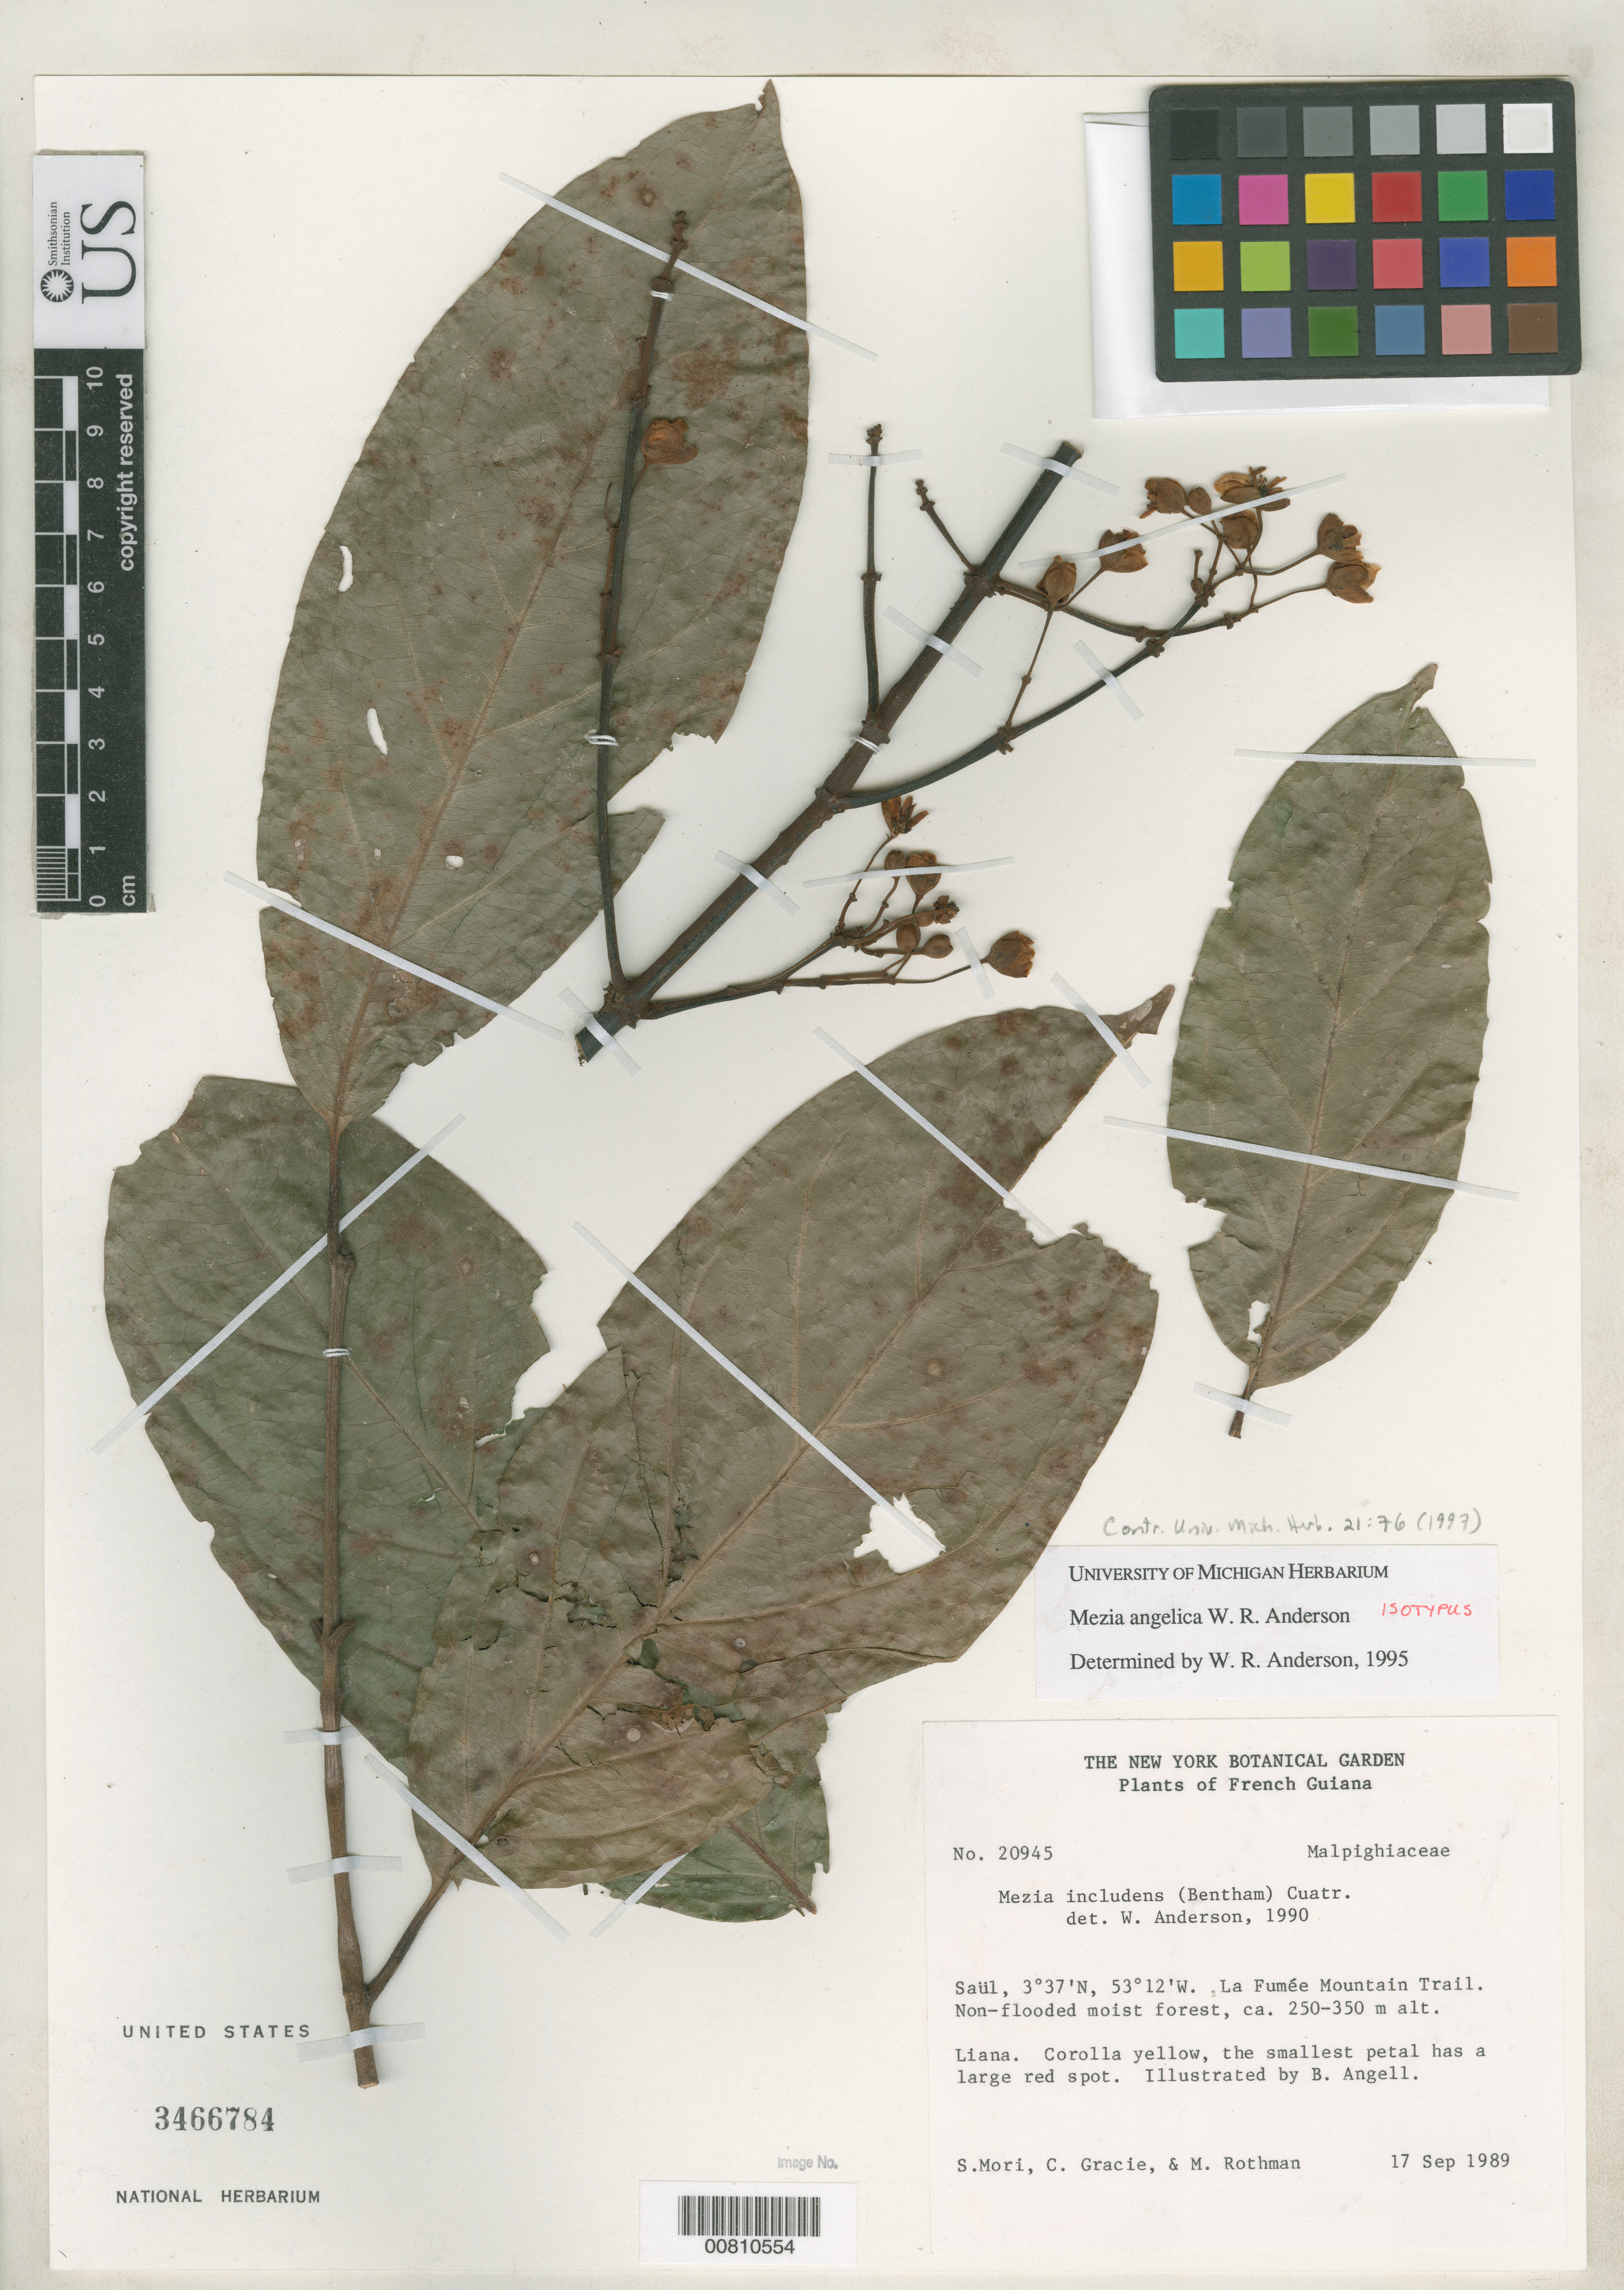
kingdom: Plantae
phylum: Tracheophyta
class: Magnoliopsida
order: Malpighiales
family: Malpighiaceae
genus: Mezia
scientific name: Mezia angelica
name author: W.R. Anderson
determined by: Anderson, W. R., (MICH), University of Michigan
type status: Isotype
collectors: S. Mori, C. A. Gracie & M. Rothman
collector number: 20945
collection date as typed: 17 Sep 1989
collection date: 1989-09-17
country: French Guiana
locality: Saül, La Fumée Mountain Trail.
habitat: Non-flooded moist forest.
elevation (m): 250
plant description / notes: Holotype at MICH.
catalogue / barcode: US 3466784